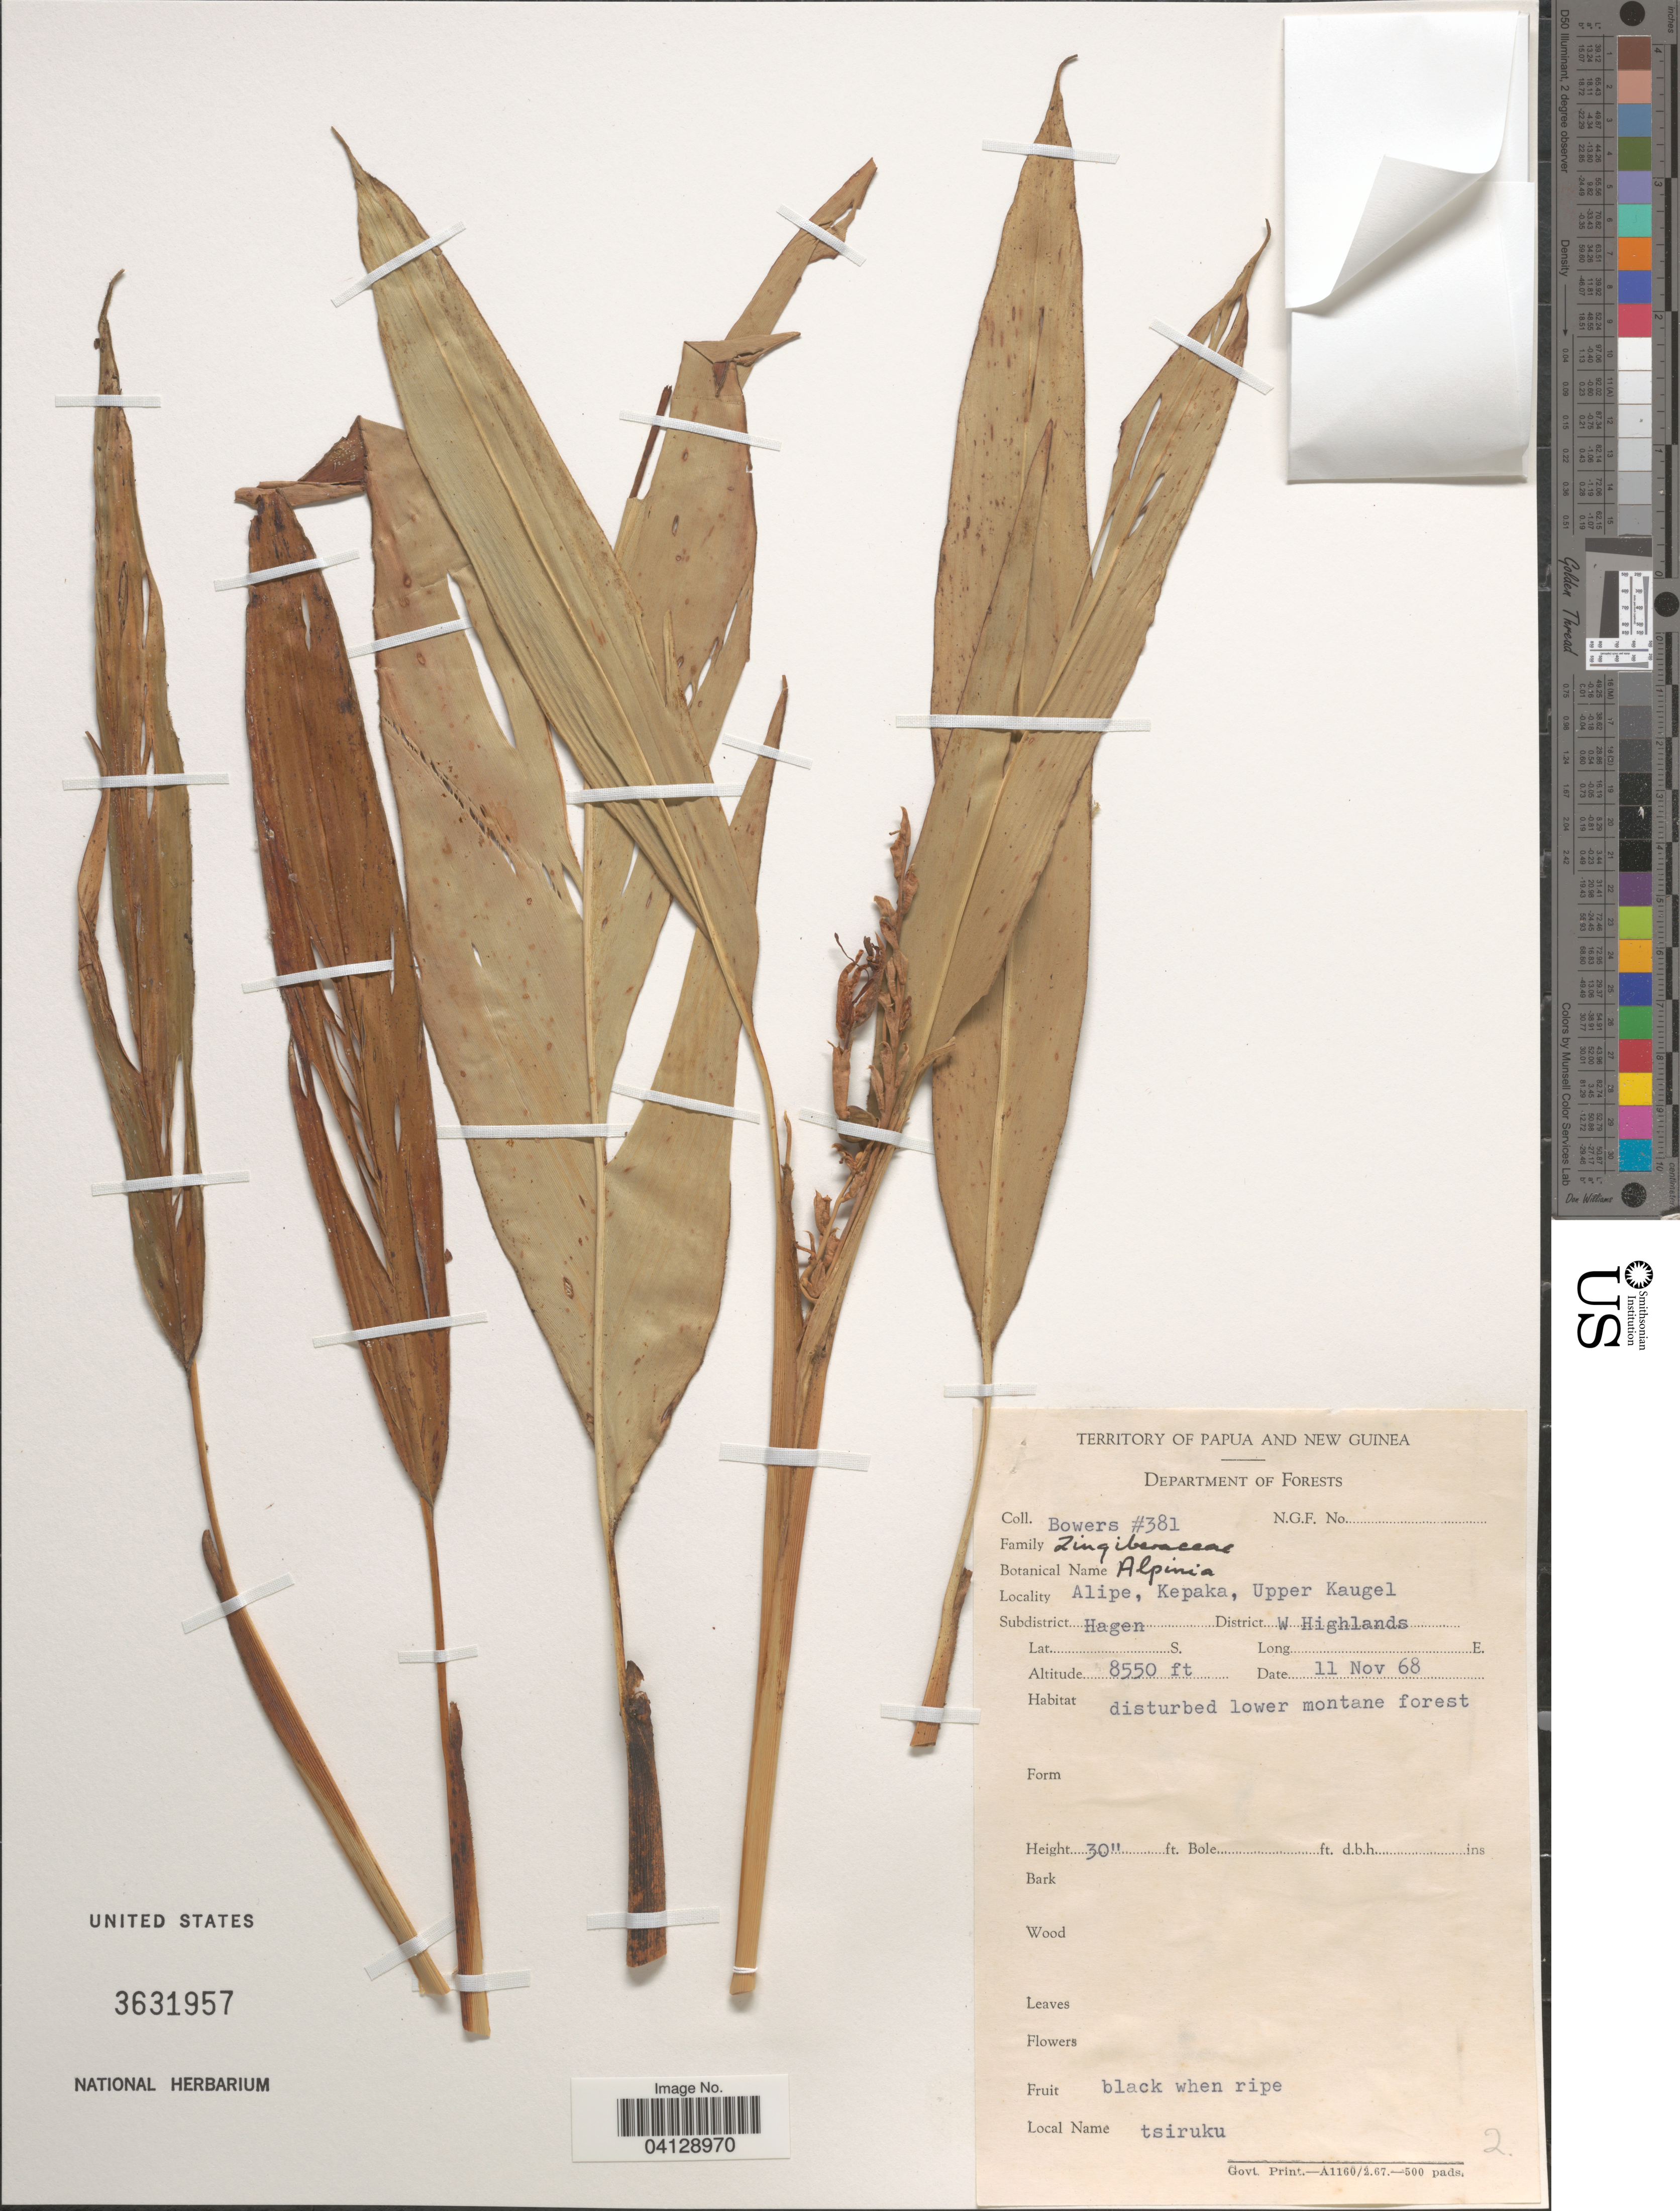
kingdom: Plantae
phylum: Tracheophyta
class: Liliopsida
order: Zingiberales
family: Zingiberaceae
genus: Alpinia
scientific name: Alpinia sp. nov.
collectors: -. Bowers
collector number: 381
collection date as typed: Transcribed d/m/y: 11/11/68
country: Papua New Guinea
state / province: Western Highlands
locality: Department of Forests. Alipe, Kepaka, Upper Kaugel. Subdistrict Hagen. District W Highlands.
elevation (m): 2606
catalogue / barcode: US 3631957